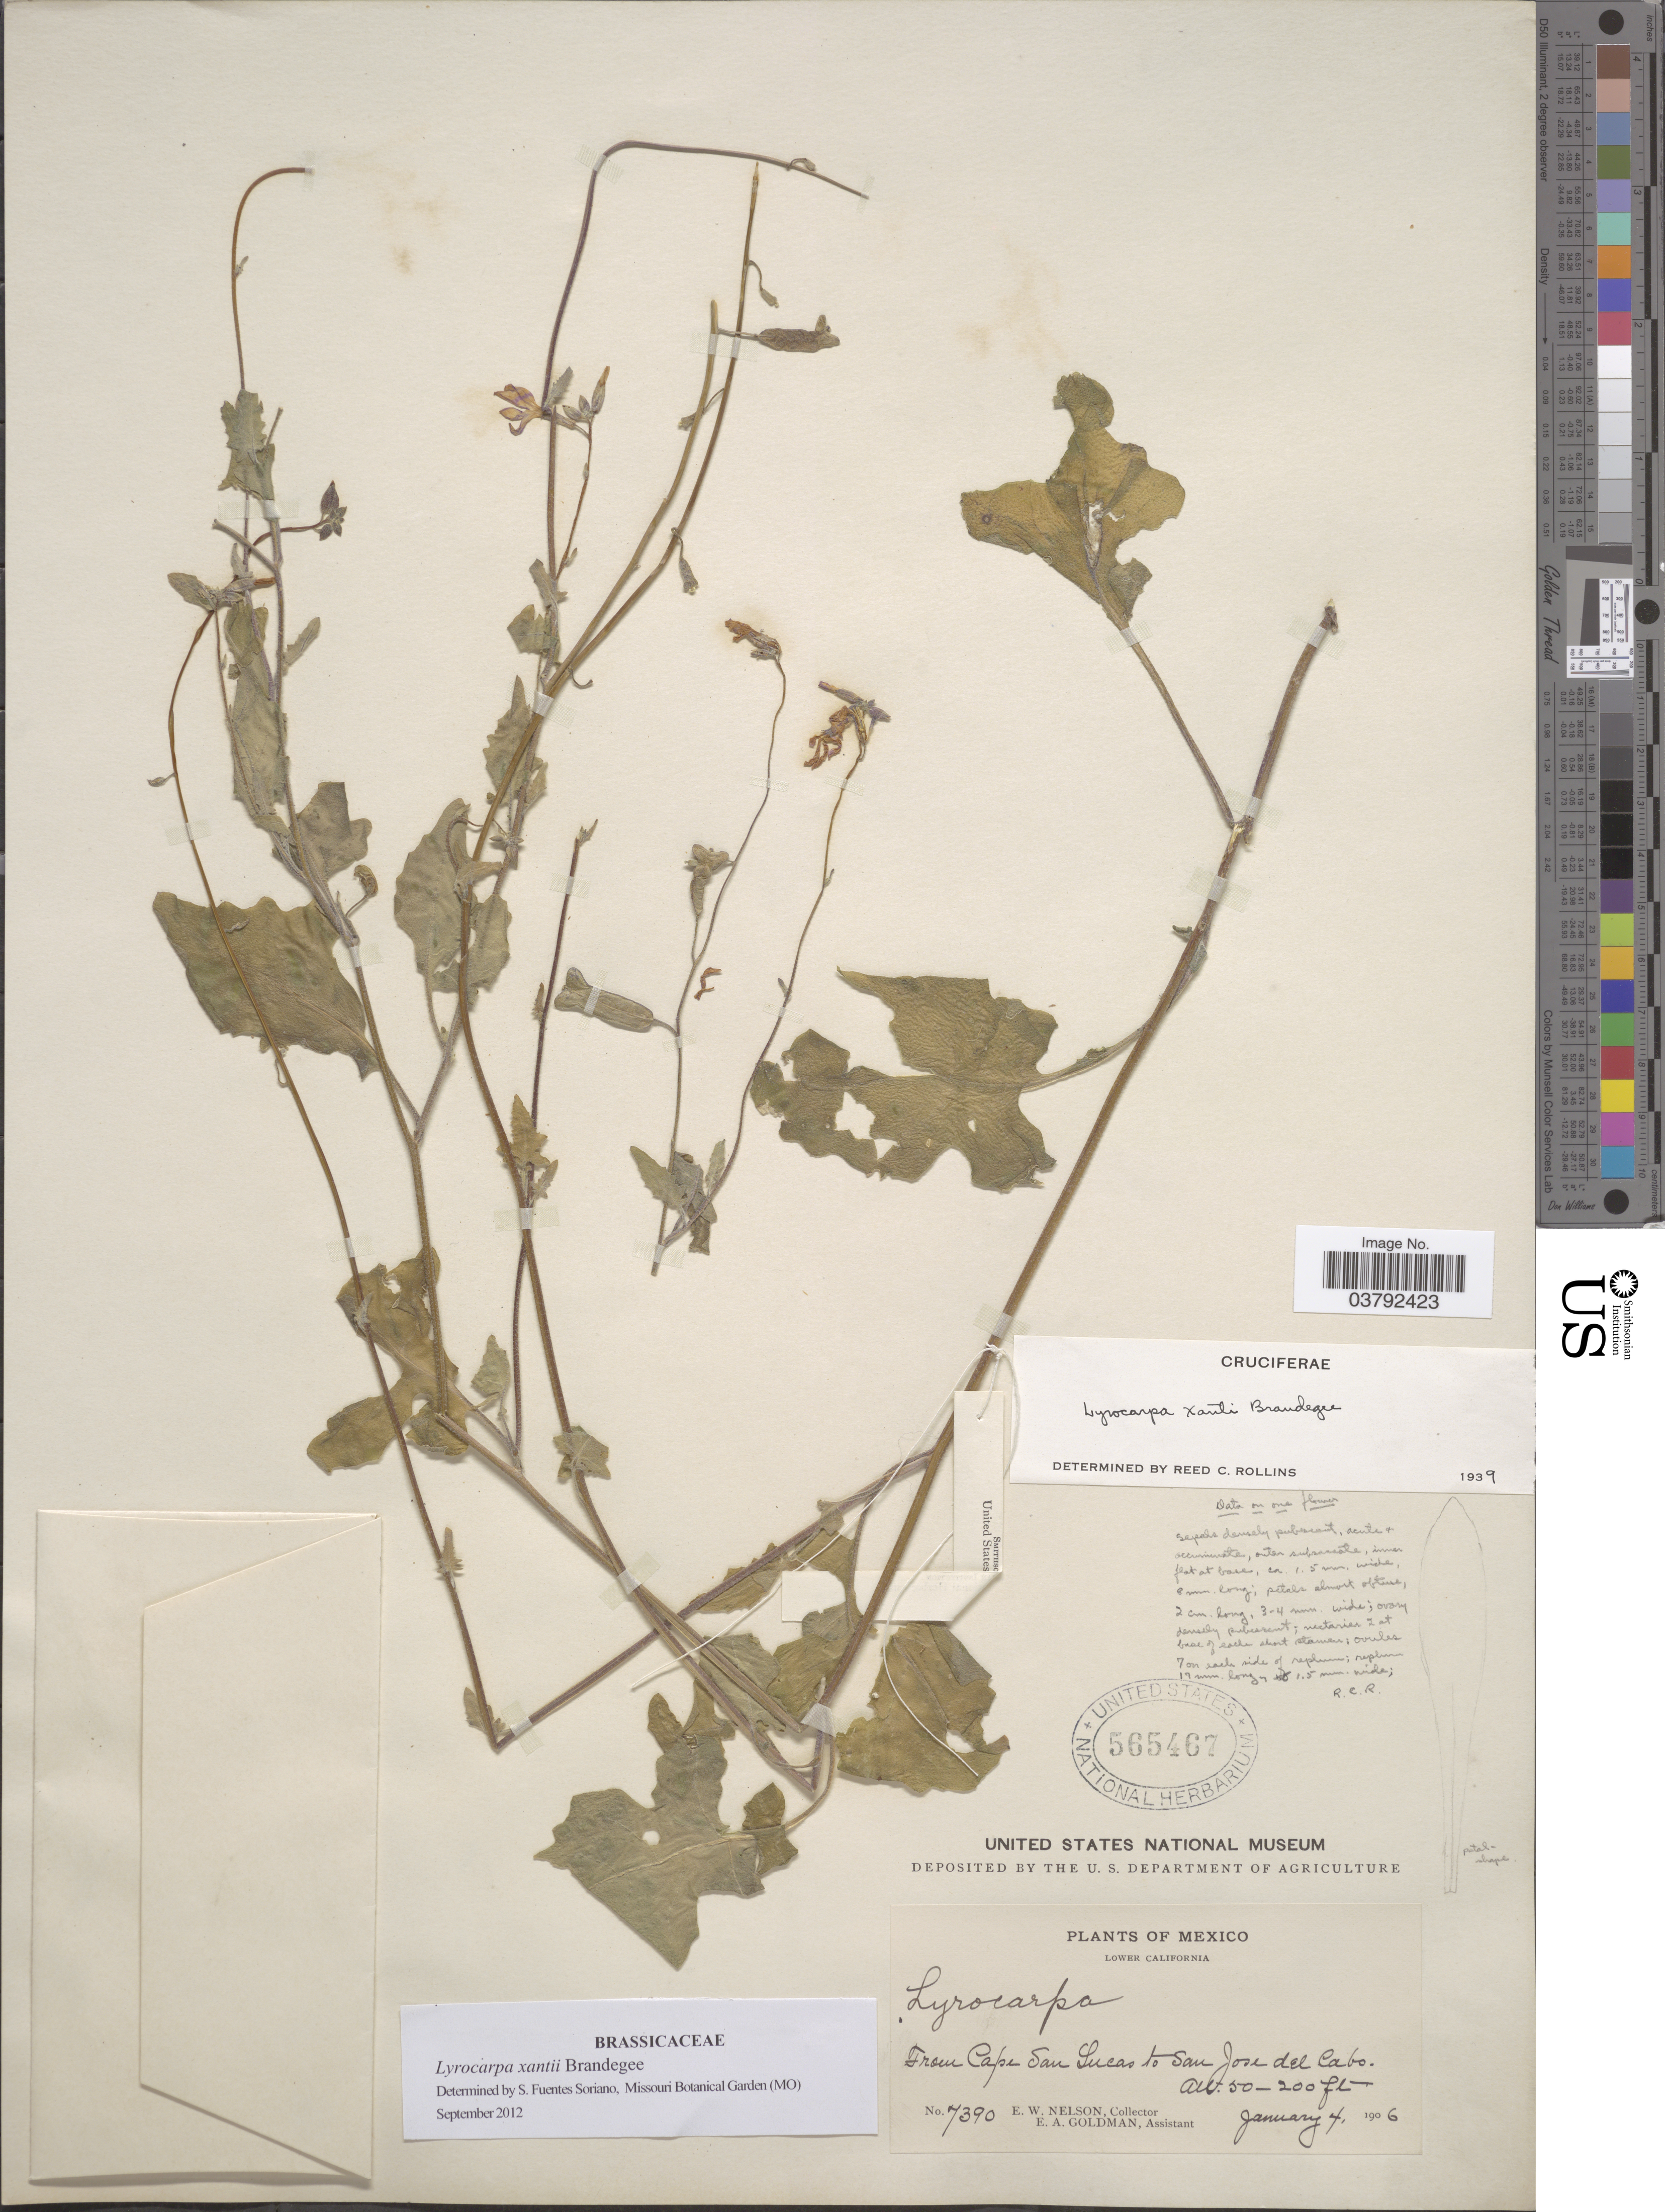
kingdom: Plantae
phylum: Tracheophyta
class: Magnoliopsida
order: Brassicales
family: Brassicaceae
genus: Lyrocarpa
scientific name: Lyrocarpa xantii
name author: Brandegee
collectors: E. W. Nelson & E. A. Goldman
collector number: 7390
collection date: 1906-01-04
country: Mexico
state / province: Baja California Sur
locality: Lower California. From Cape San Lucas to San Jose del Cabo.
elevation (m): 15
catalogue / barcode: US 565467